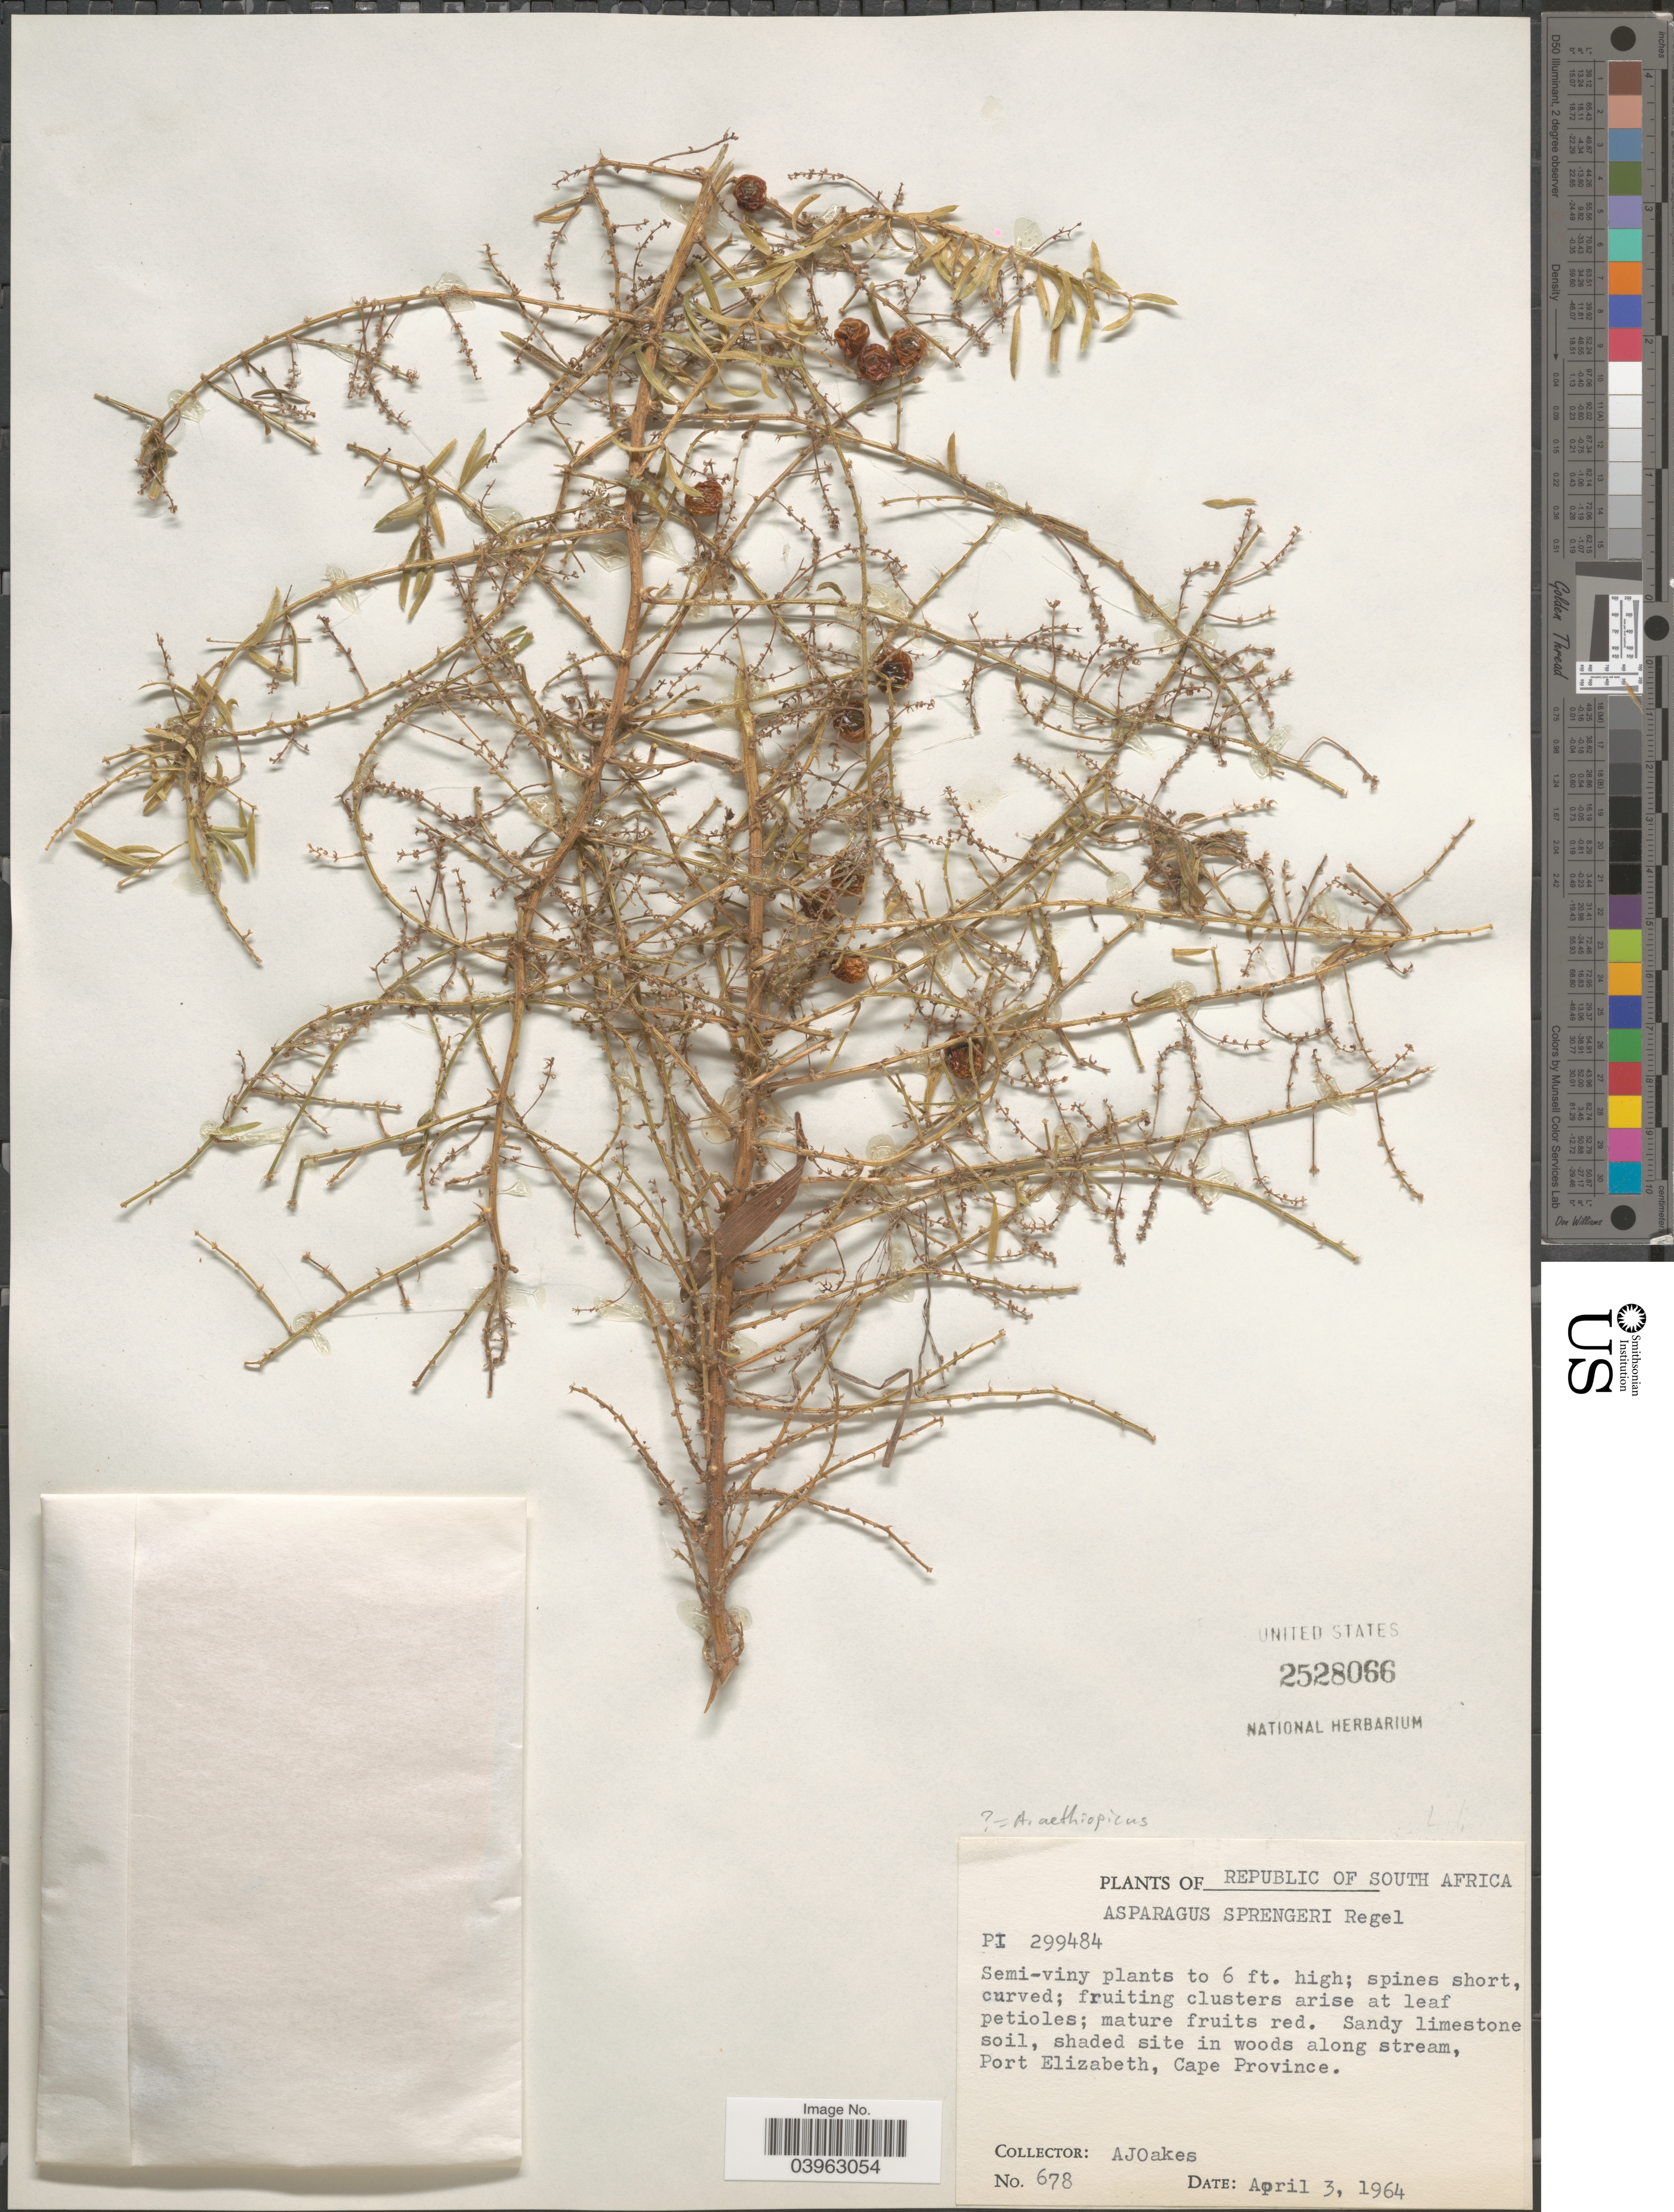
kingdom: Plantae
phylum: Tracheophyta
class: Liliopsida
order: Asparagales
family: Asparagaceae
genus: Asparagus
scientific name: Asparagus aethiopicus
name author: L.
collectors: A. Oakes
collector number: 678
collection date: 1964-04-03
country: South Africa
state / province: Eastern Cape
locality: Republic of South Africa. Port Elizabeth.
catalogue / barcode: US 2528066